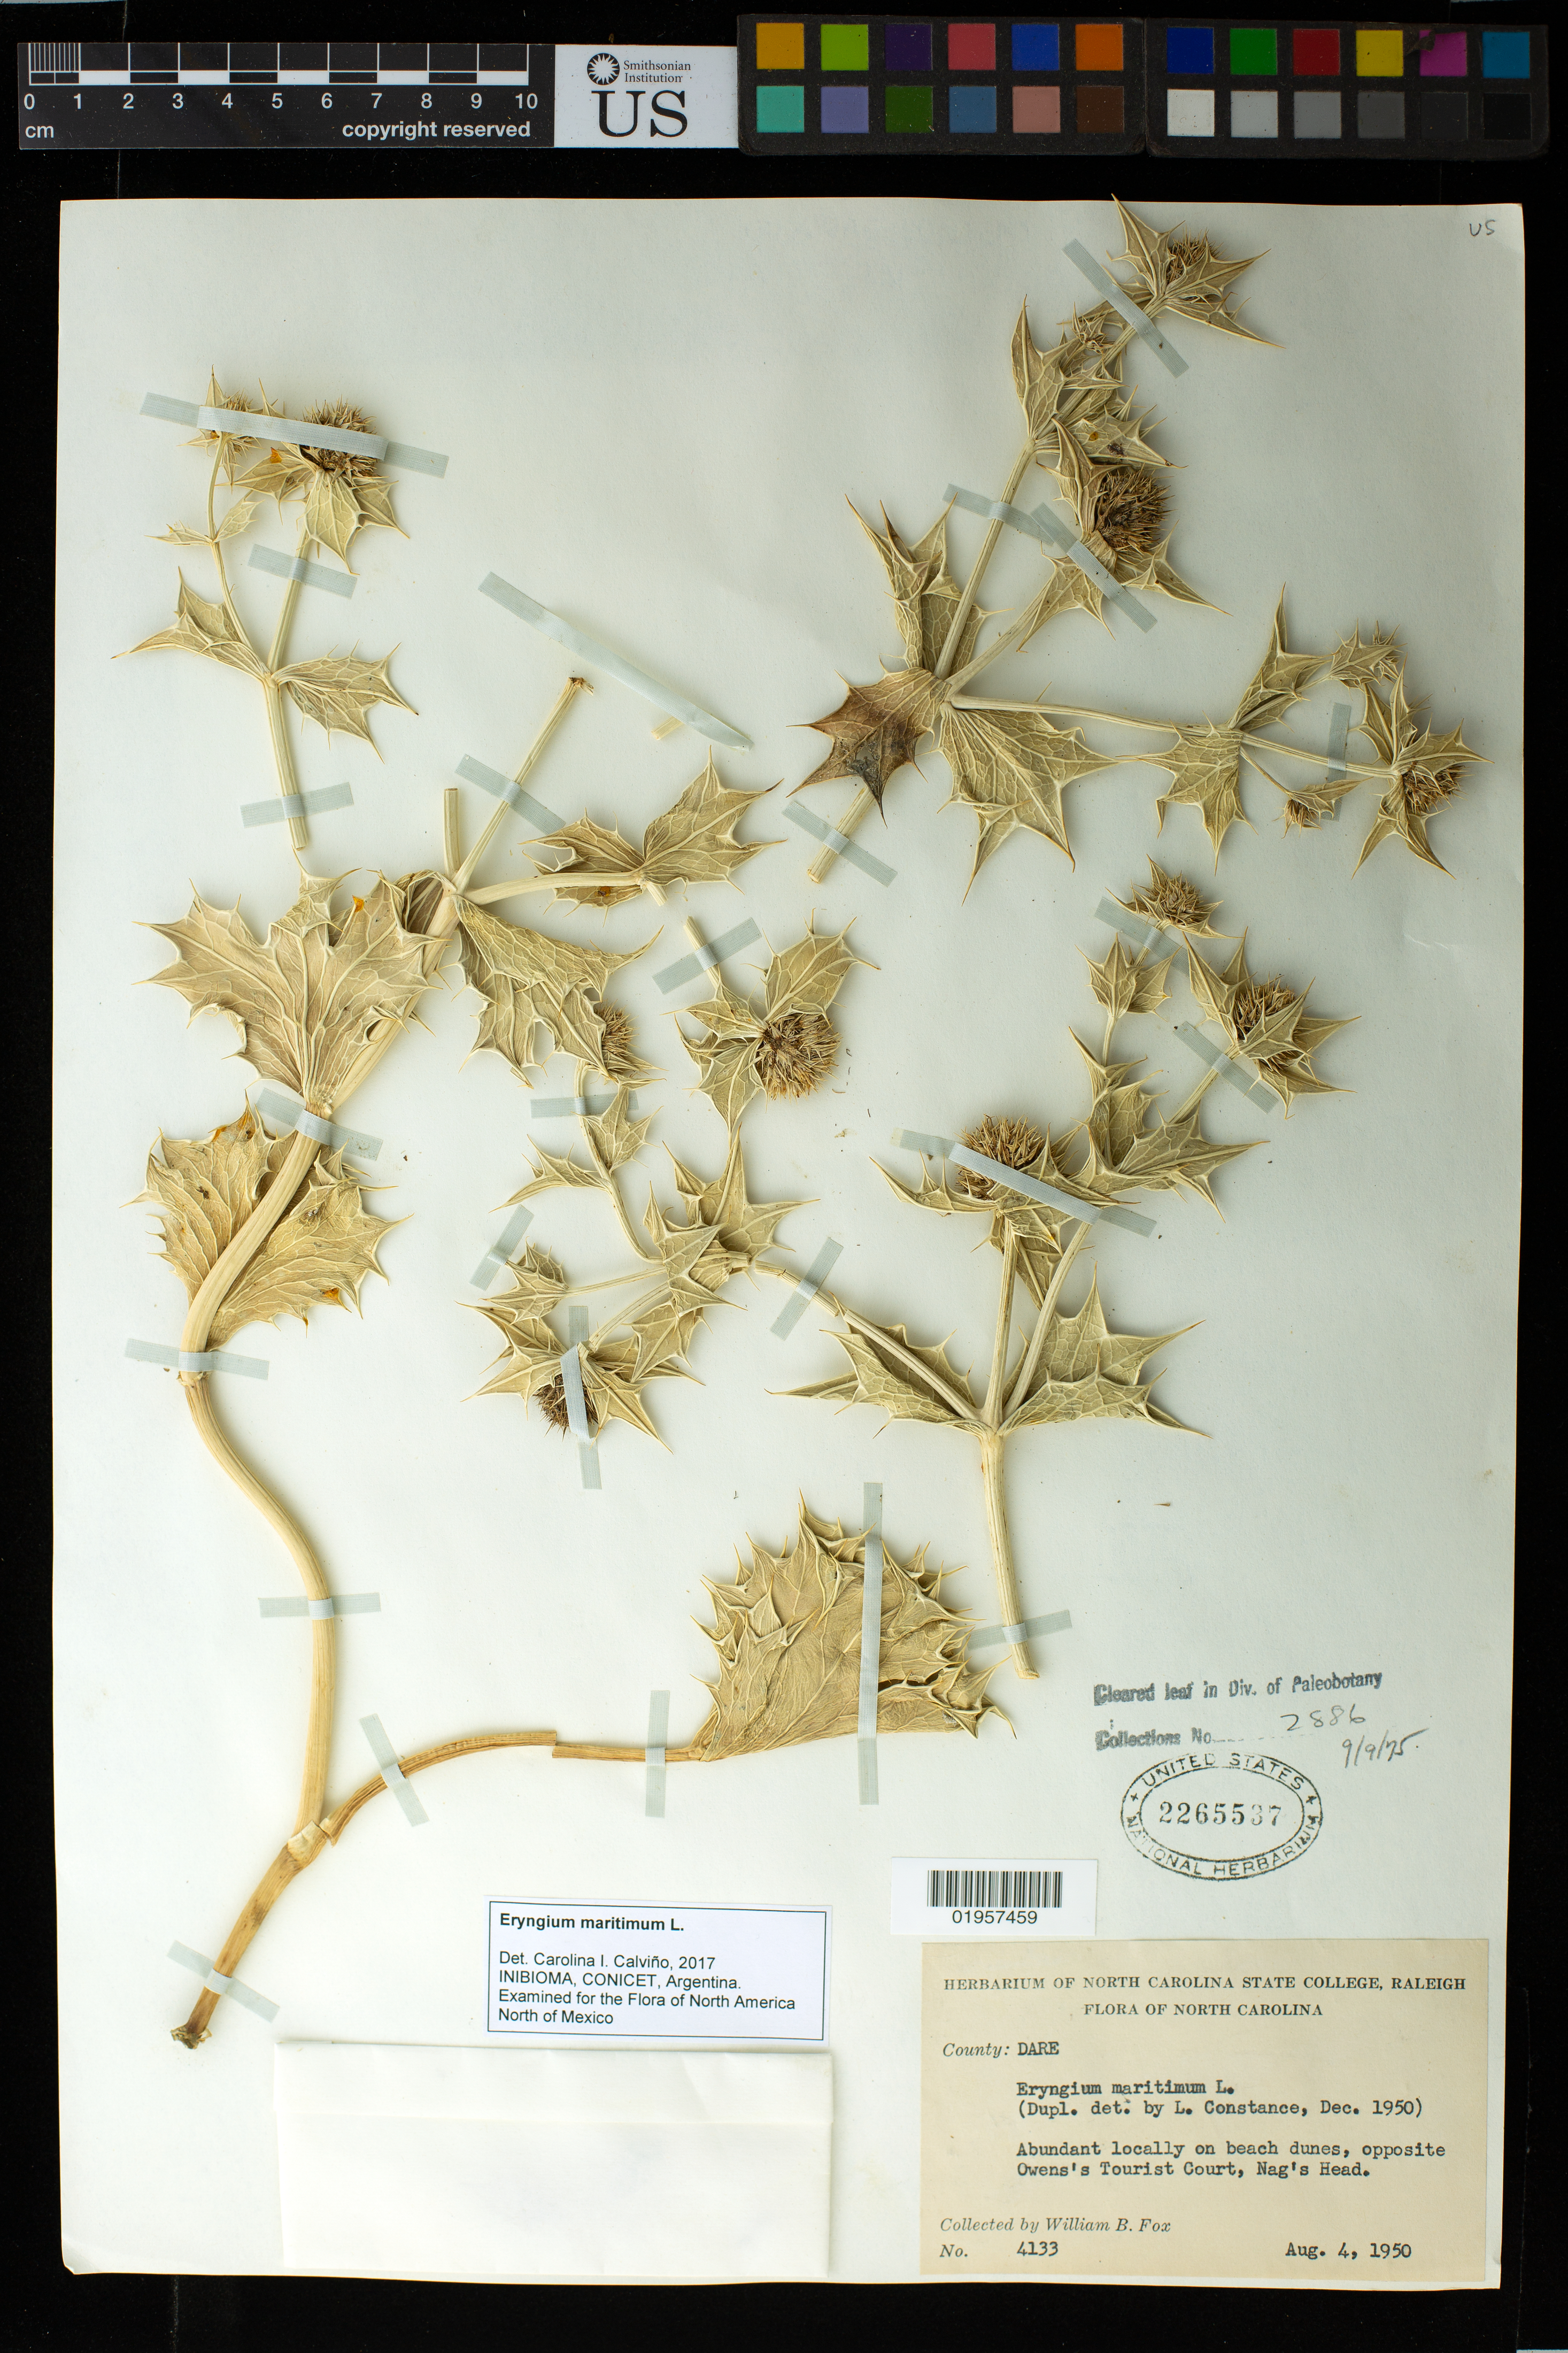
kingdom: Plantae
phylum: Tracheophyta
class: Magnoliopsida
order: Apiales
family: Apiaceae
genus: Eryngium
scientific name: Eryngium maritimum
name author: L.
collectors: W. B. Fox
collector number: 4133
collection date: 1950-08-04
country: United States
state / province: North Carolina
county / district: Dare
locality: Opposite Owen's Tourist Court, Nag's Head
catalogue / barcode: US 2265537